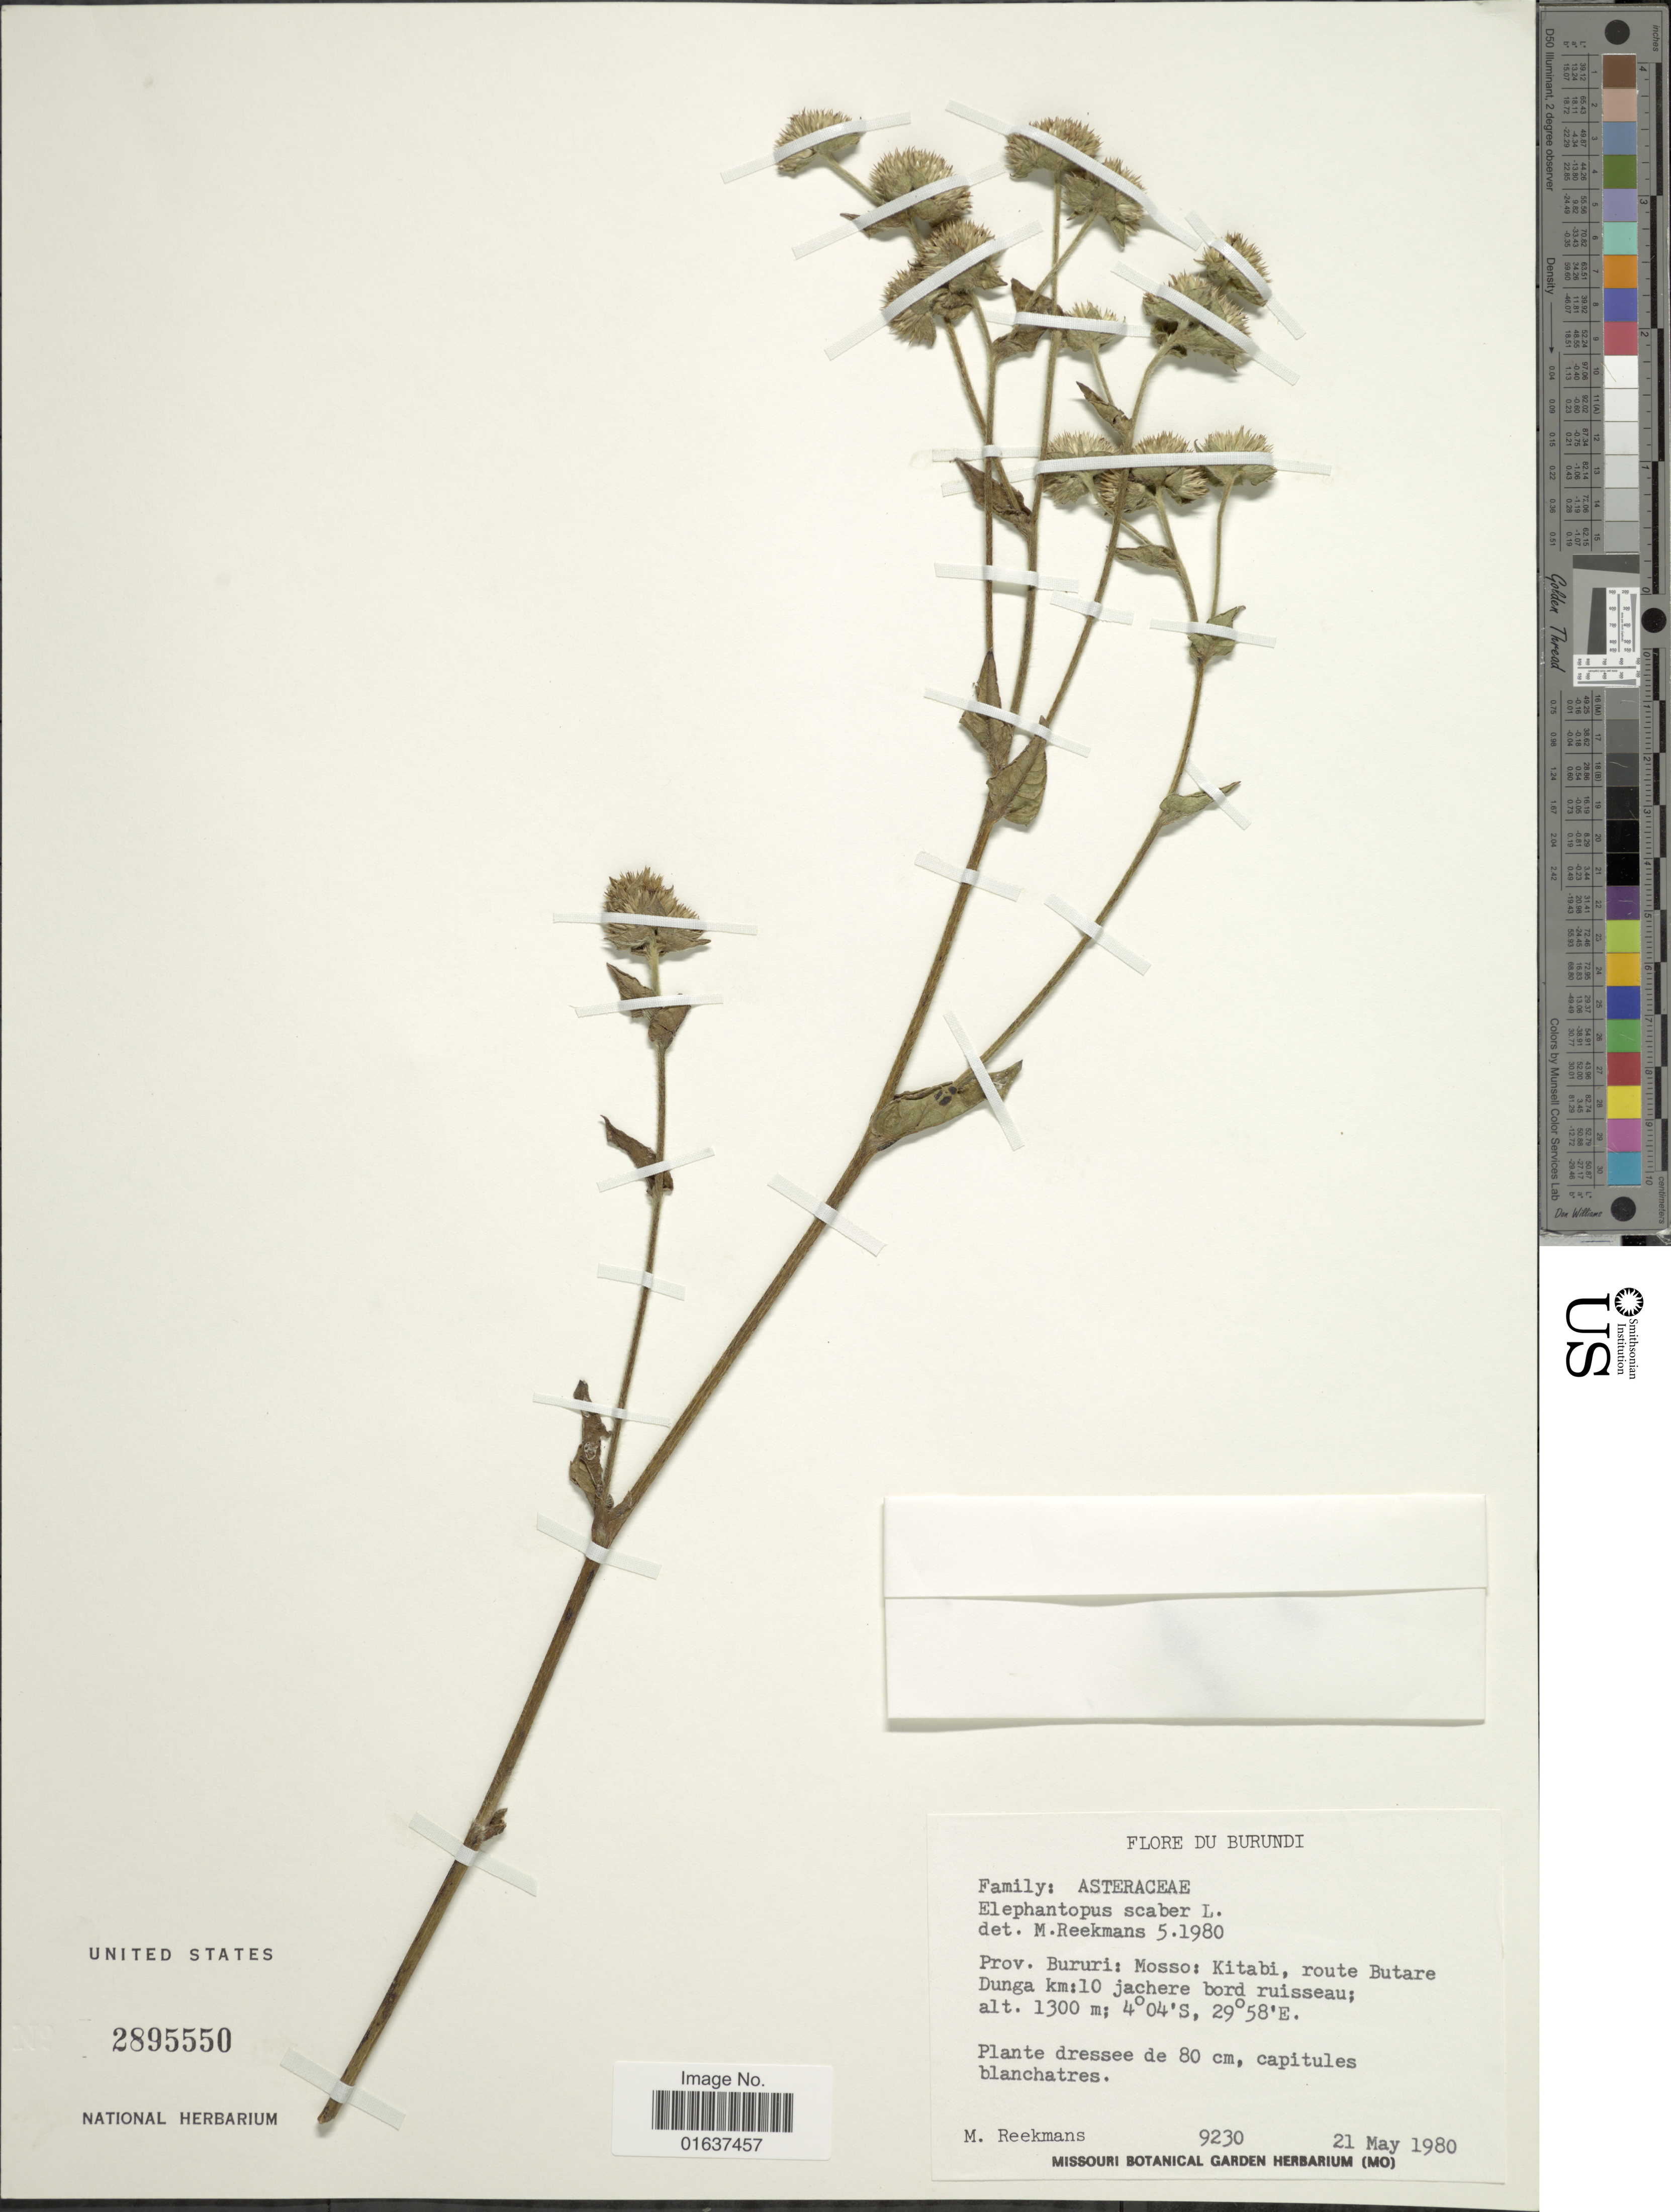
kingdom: Plantae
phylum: Tracheophyta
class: Magnoliopsida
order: Asterales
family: Asteraceae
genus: Elephantopus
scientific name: Elephantopus scaber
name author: L.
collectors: M. Reekmans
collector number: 9230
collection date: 1980-05-21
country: Burundi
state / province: Bururi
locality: Mosso: Kitabi, route Butare Dunga km 10 jachere bord ruisseau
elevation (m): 1300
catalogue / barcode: US 2895550